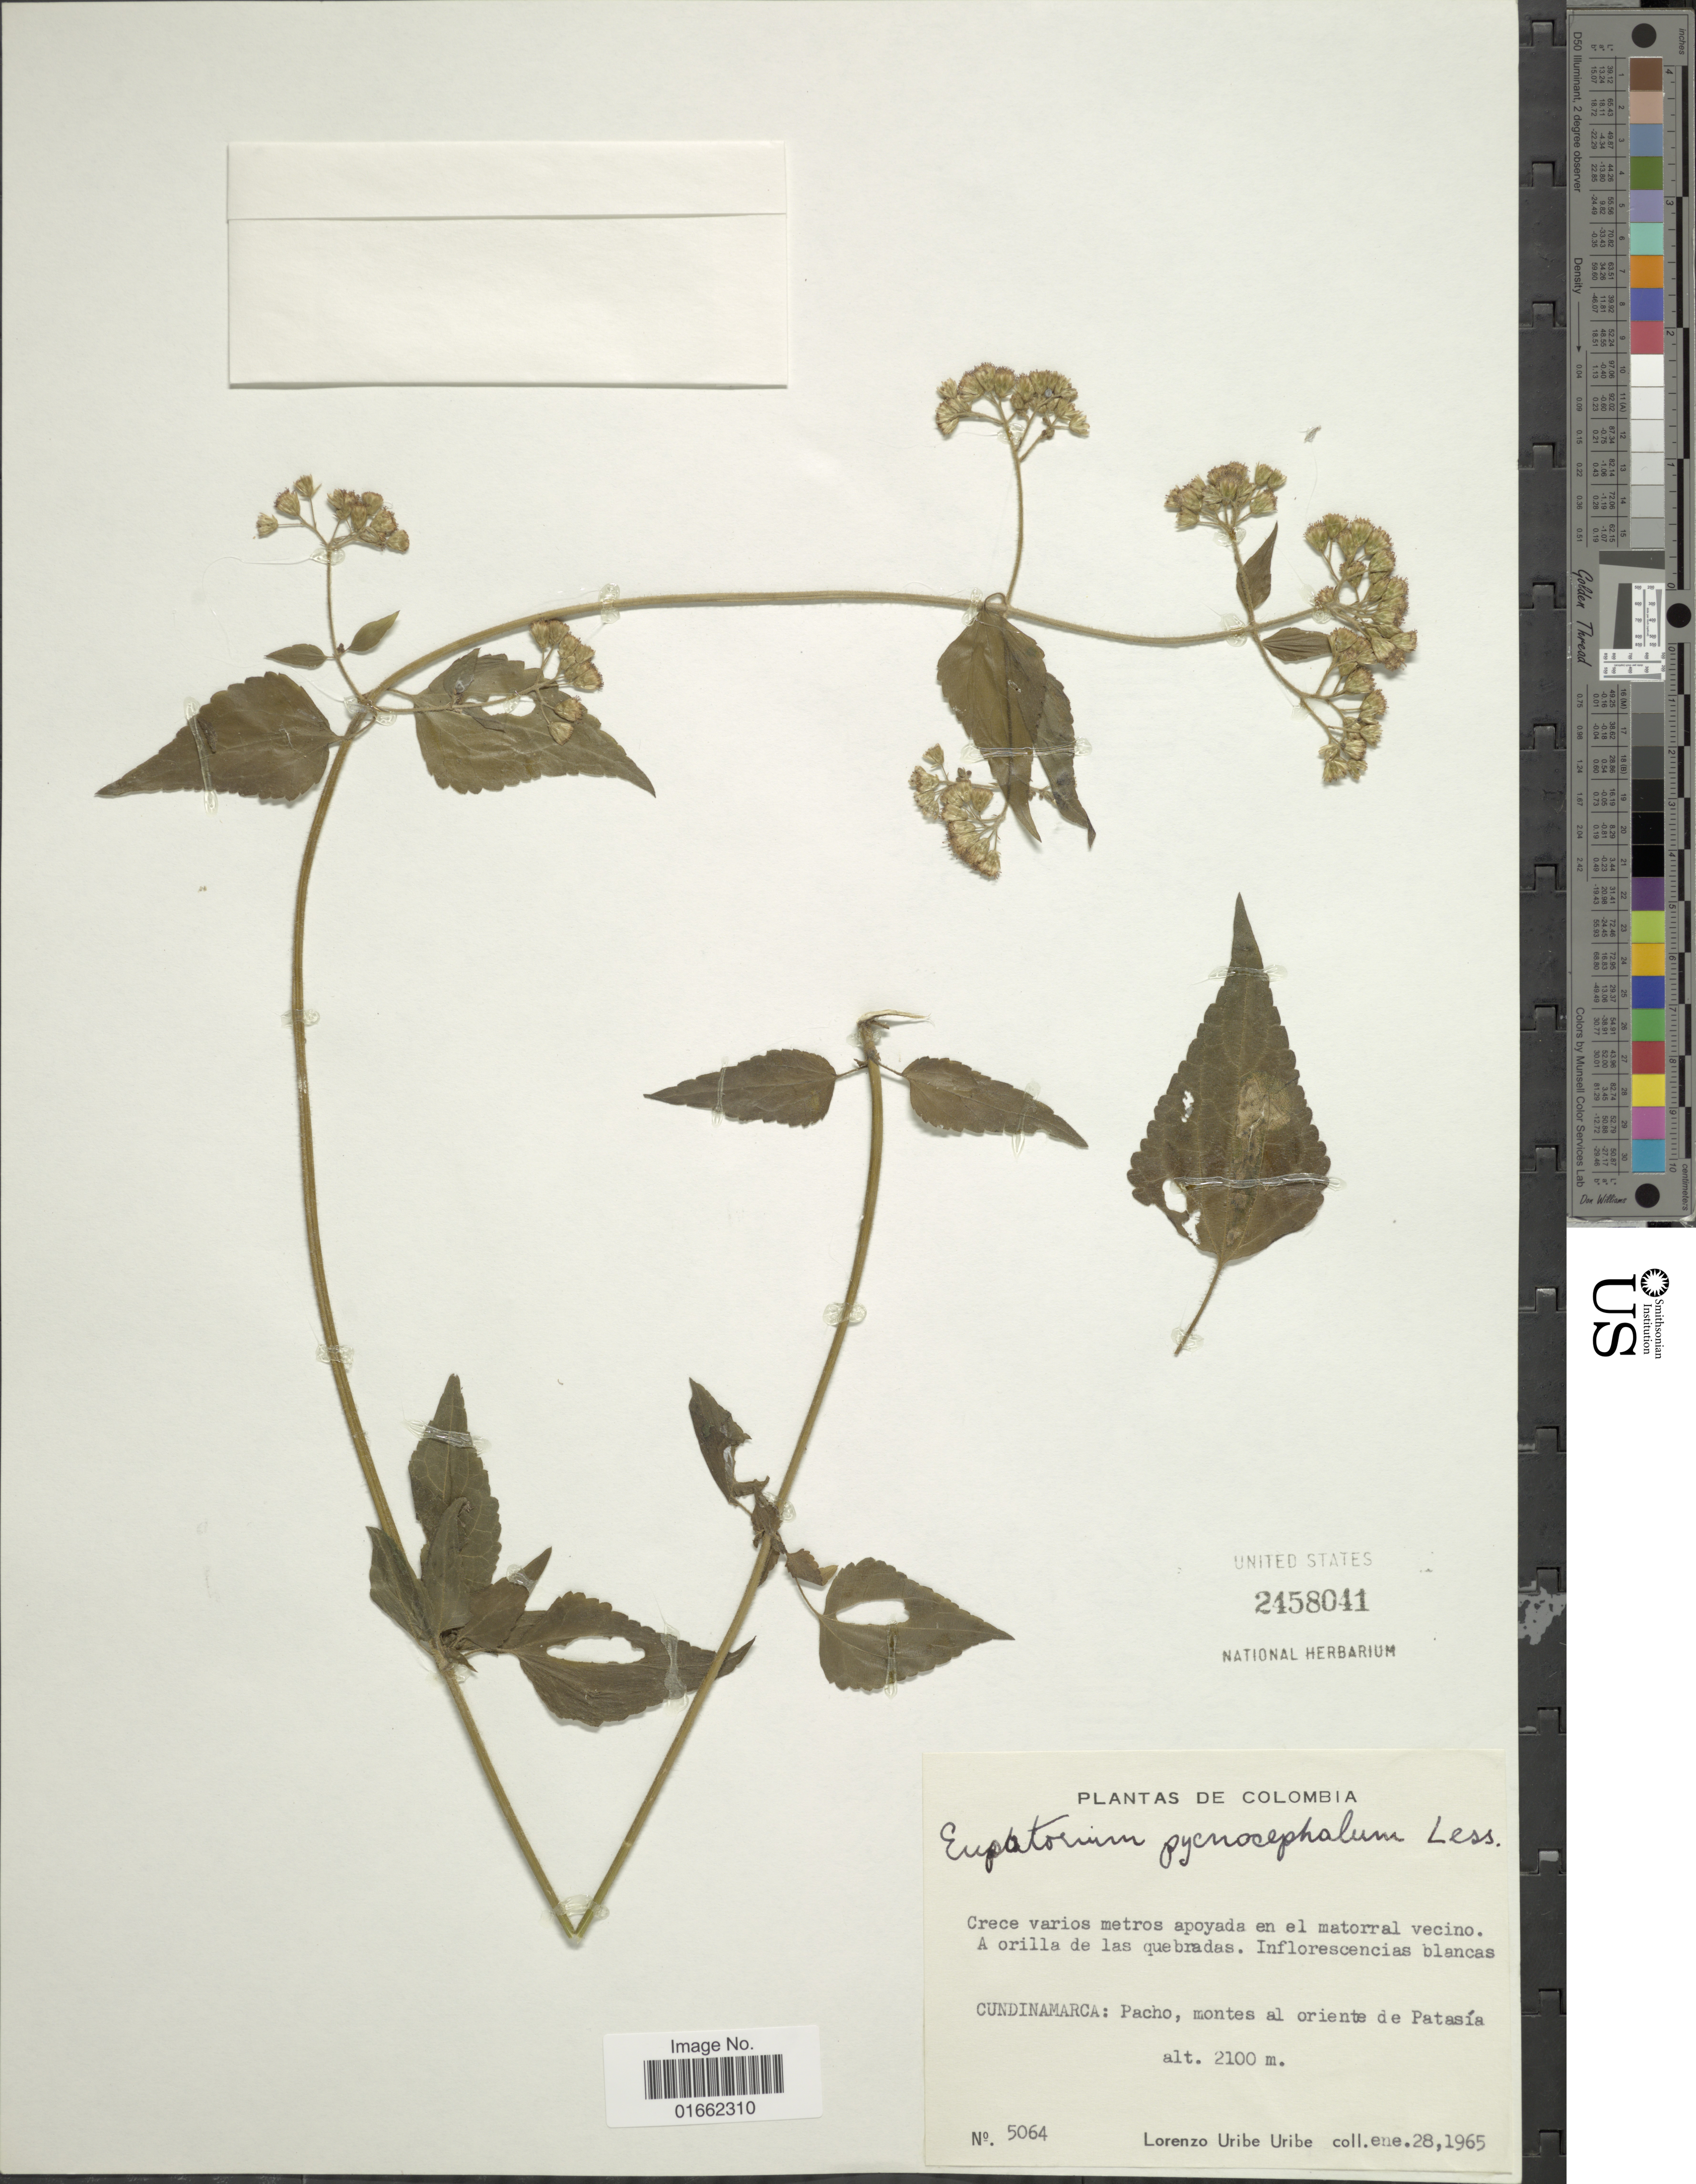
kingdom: Plantae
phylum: Tracheophyta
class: Magnoliopsida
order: Asterales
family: Asteraceae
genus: Fleischmannia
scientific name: Fleischmannia pycnocephala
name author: (Less.) R.M. King & H. Rob.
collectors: L. Uribe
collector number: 5064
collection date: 1965-01-28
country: Colombia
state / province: Cundinamarca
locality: Cundinamarca: Pacho, montes al oriente de Patasía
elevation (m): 2100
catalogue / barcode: US 2458041